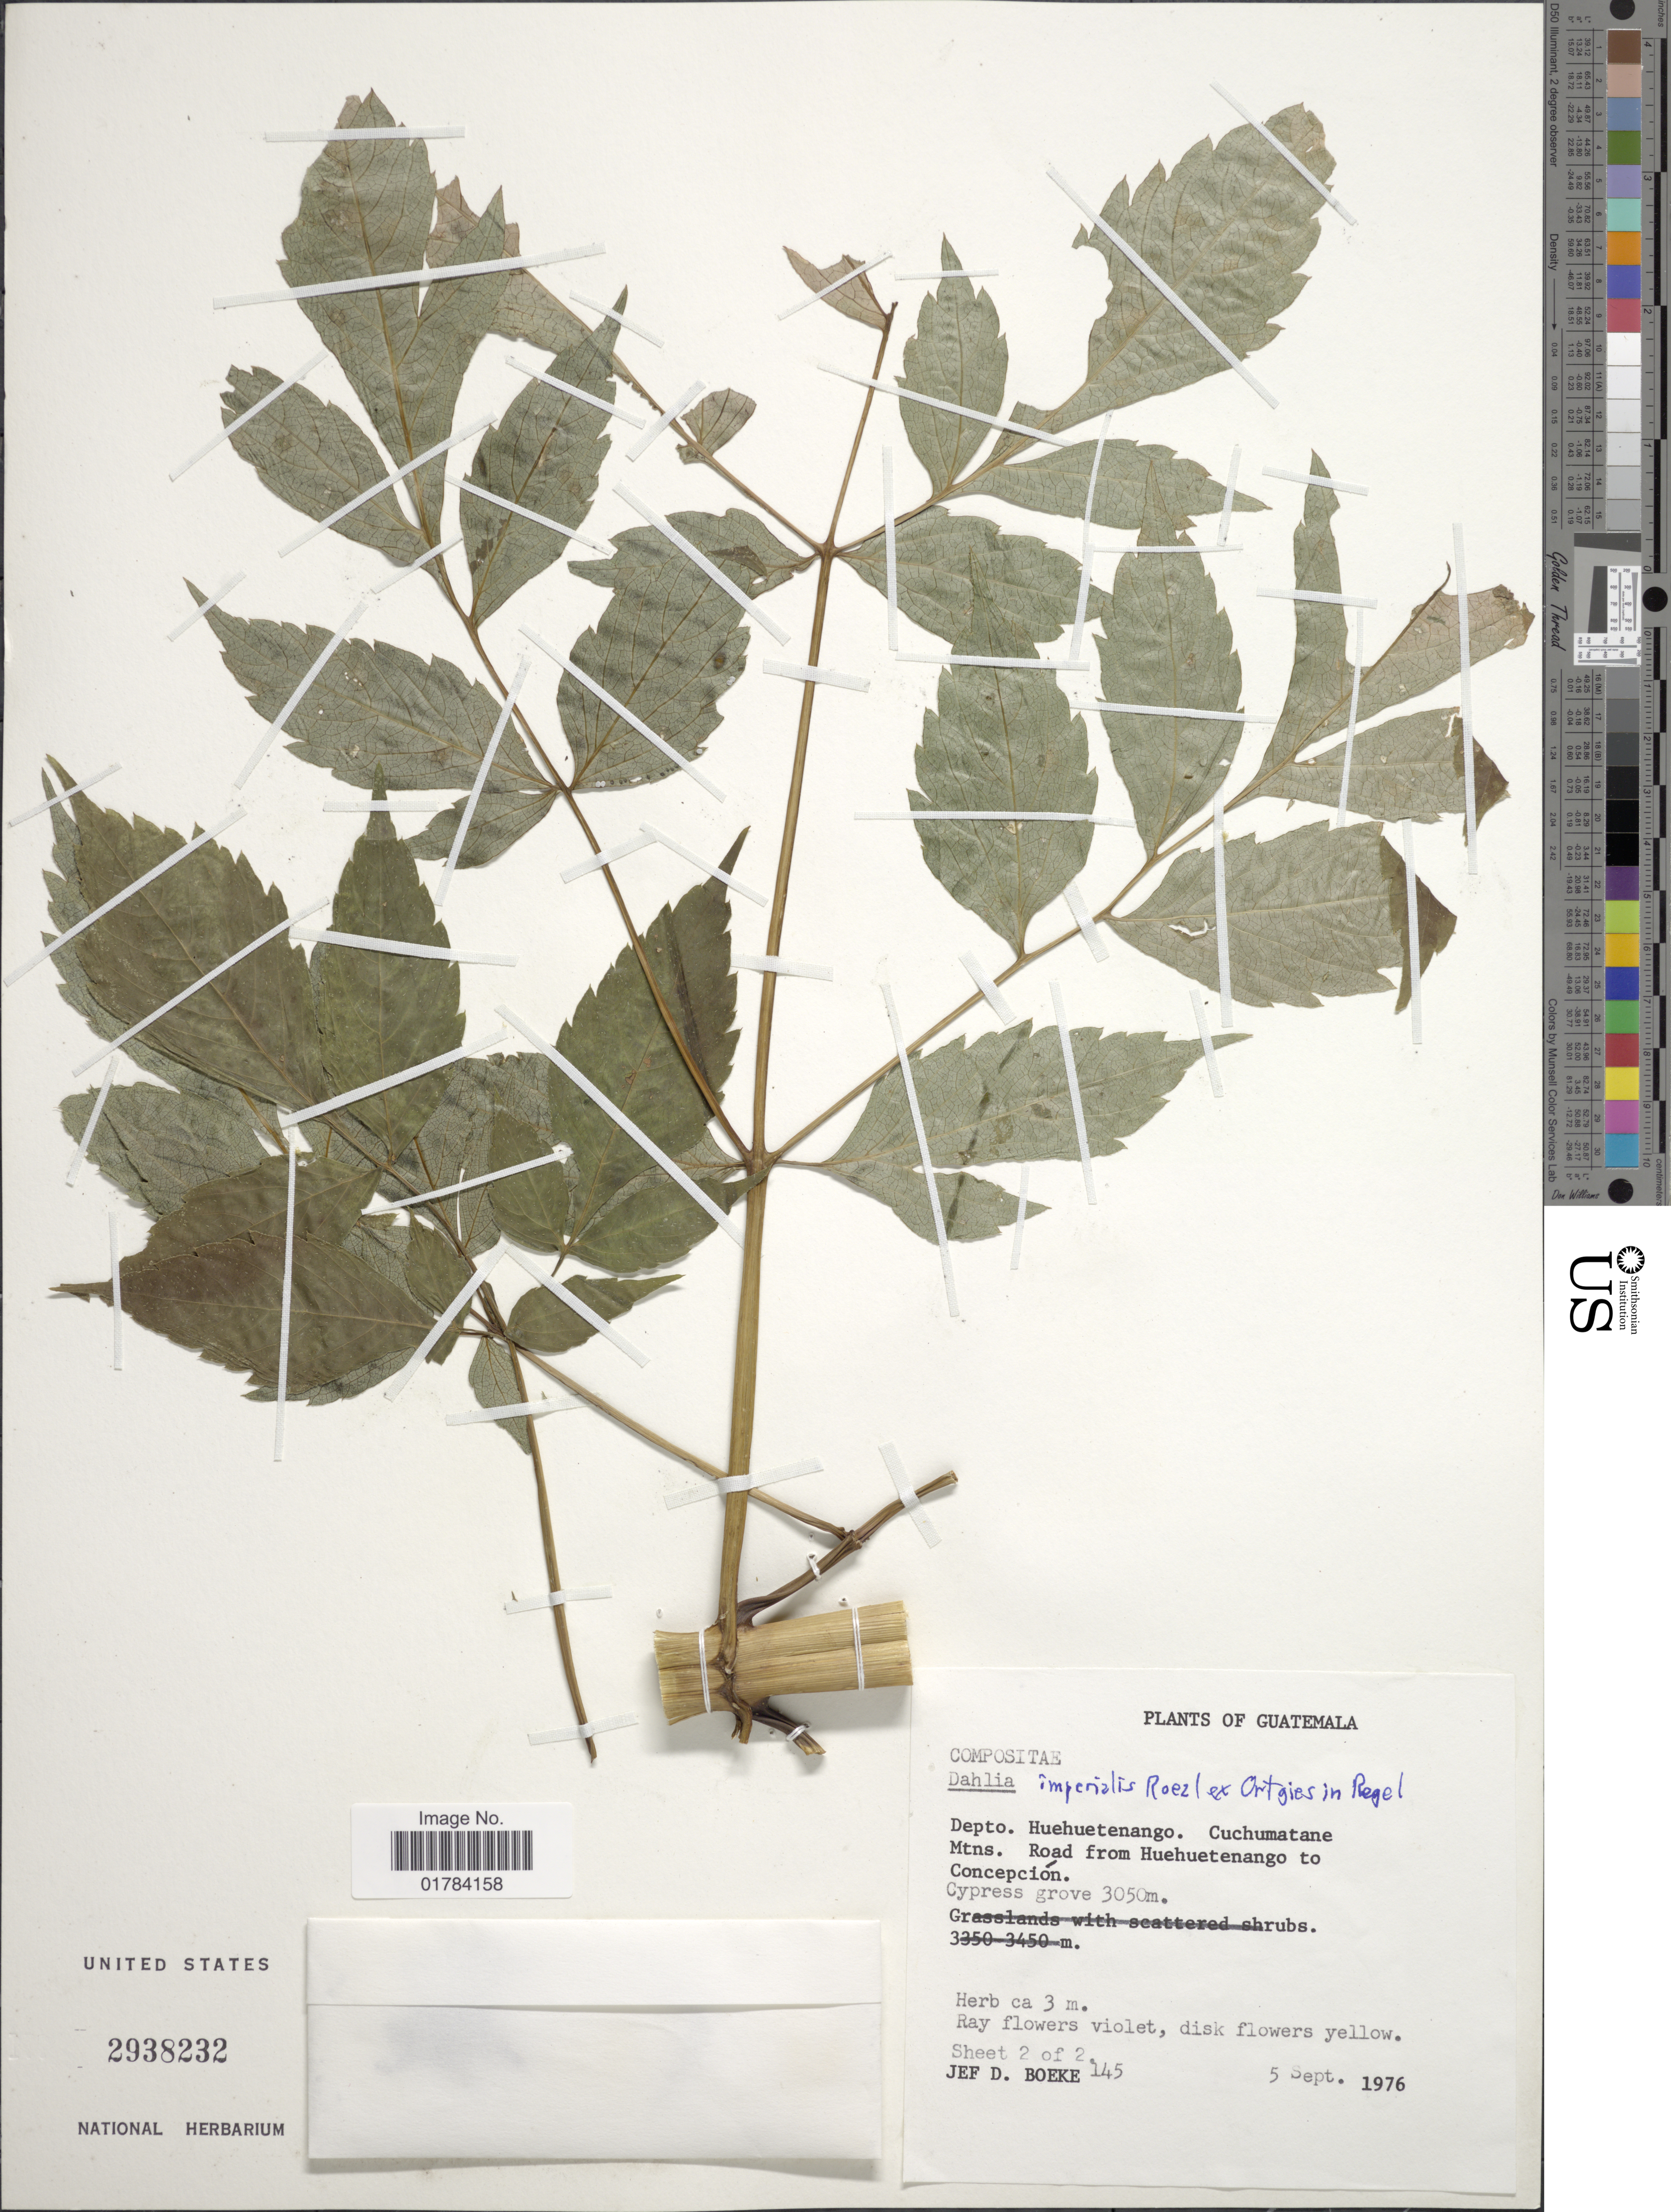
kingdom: Plantae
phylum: Tracheophyta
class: Magnoliopsida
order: Asterales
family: Asteraceae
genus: Dahlia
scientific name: Dahlia imperialis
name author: Roezl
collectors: J. D. Boeke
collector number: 145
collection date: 1976-09-05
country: Guatemala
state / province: Huehuetenango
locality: Cuchumatane Mtns. Road from Huehuetenango to Concepcion, Cypress grove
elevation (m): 3050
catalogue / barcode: US 2938232